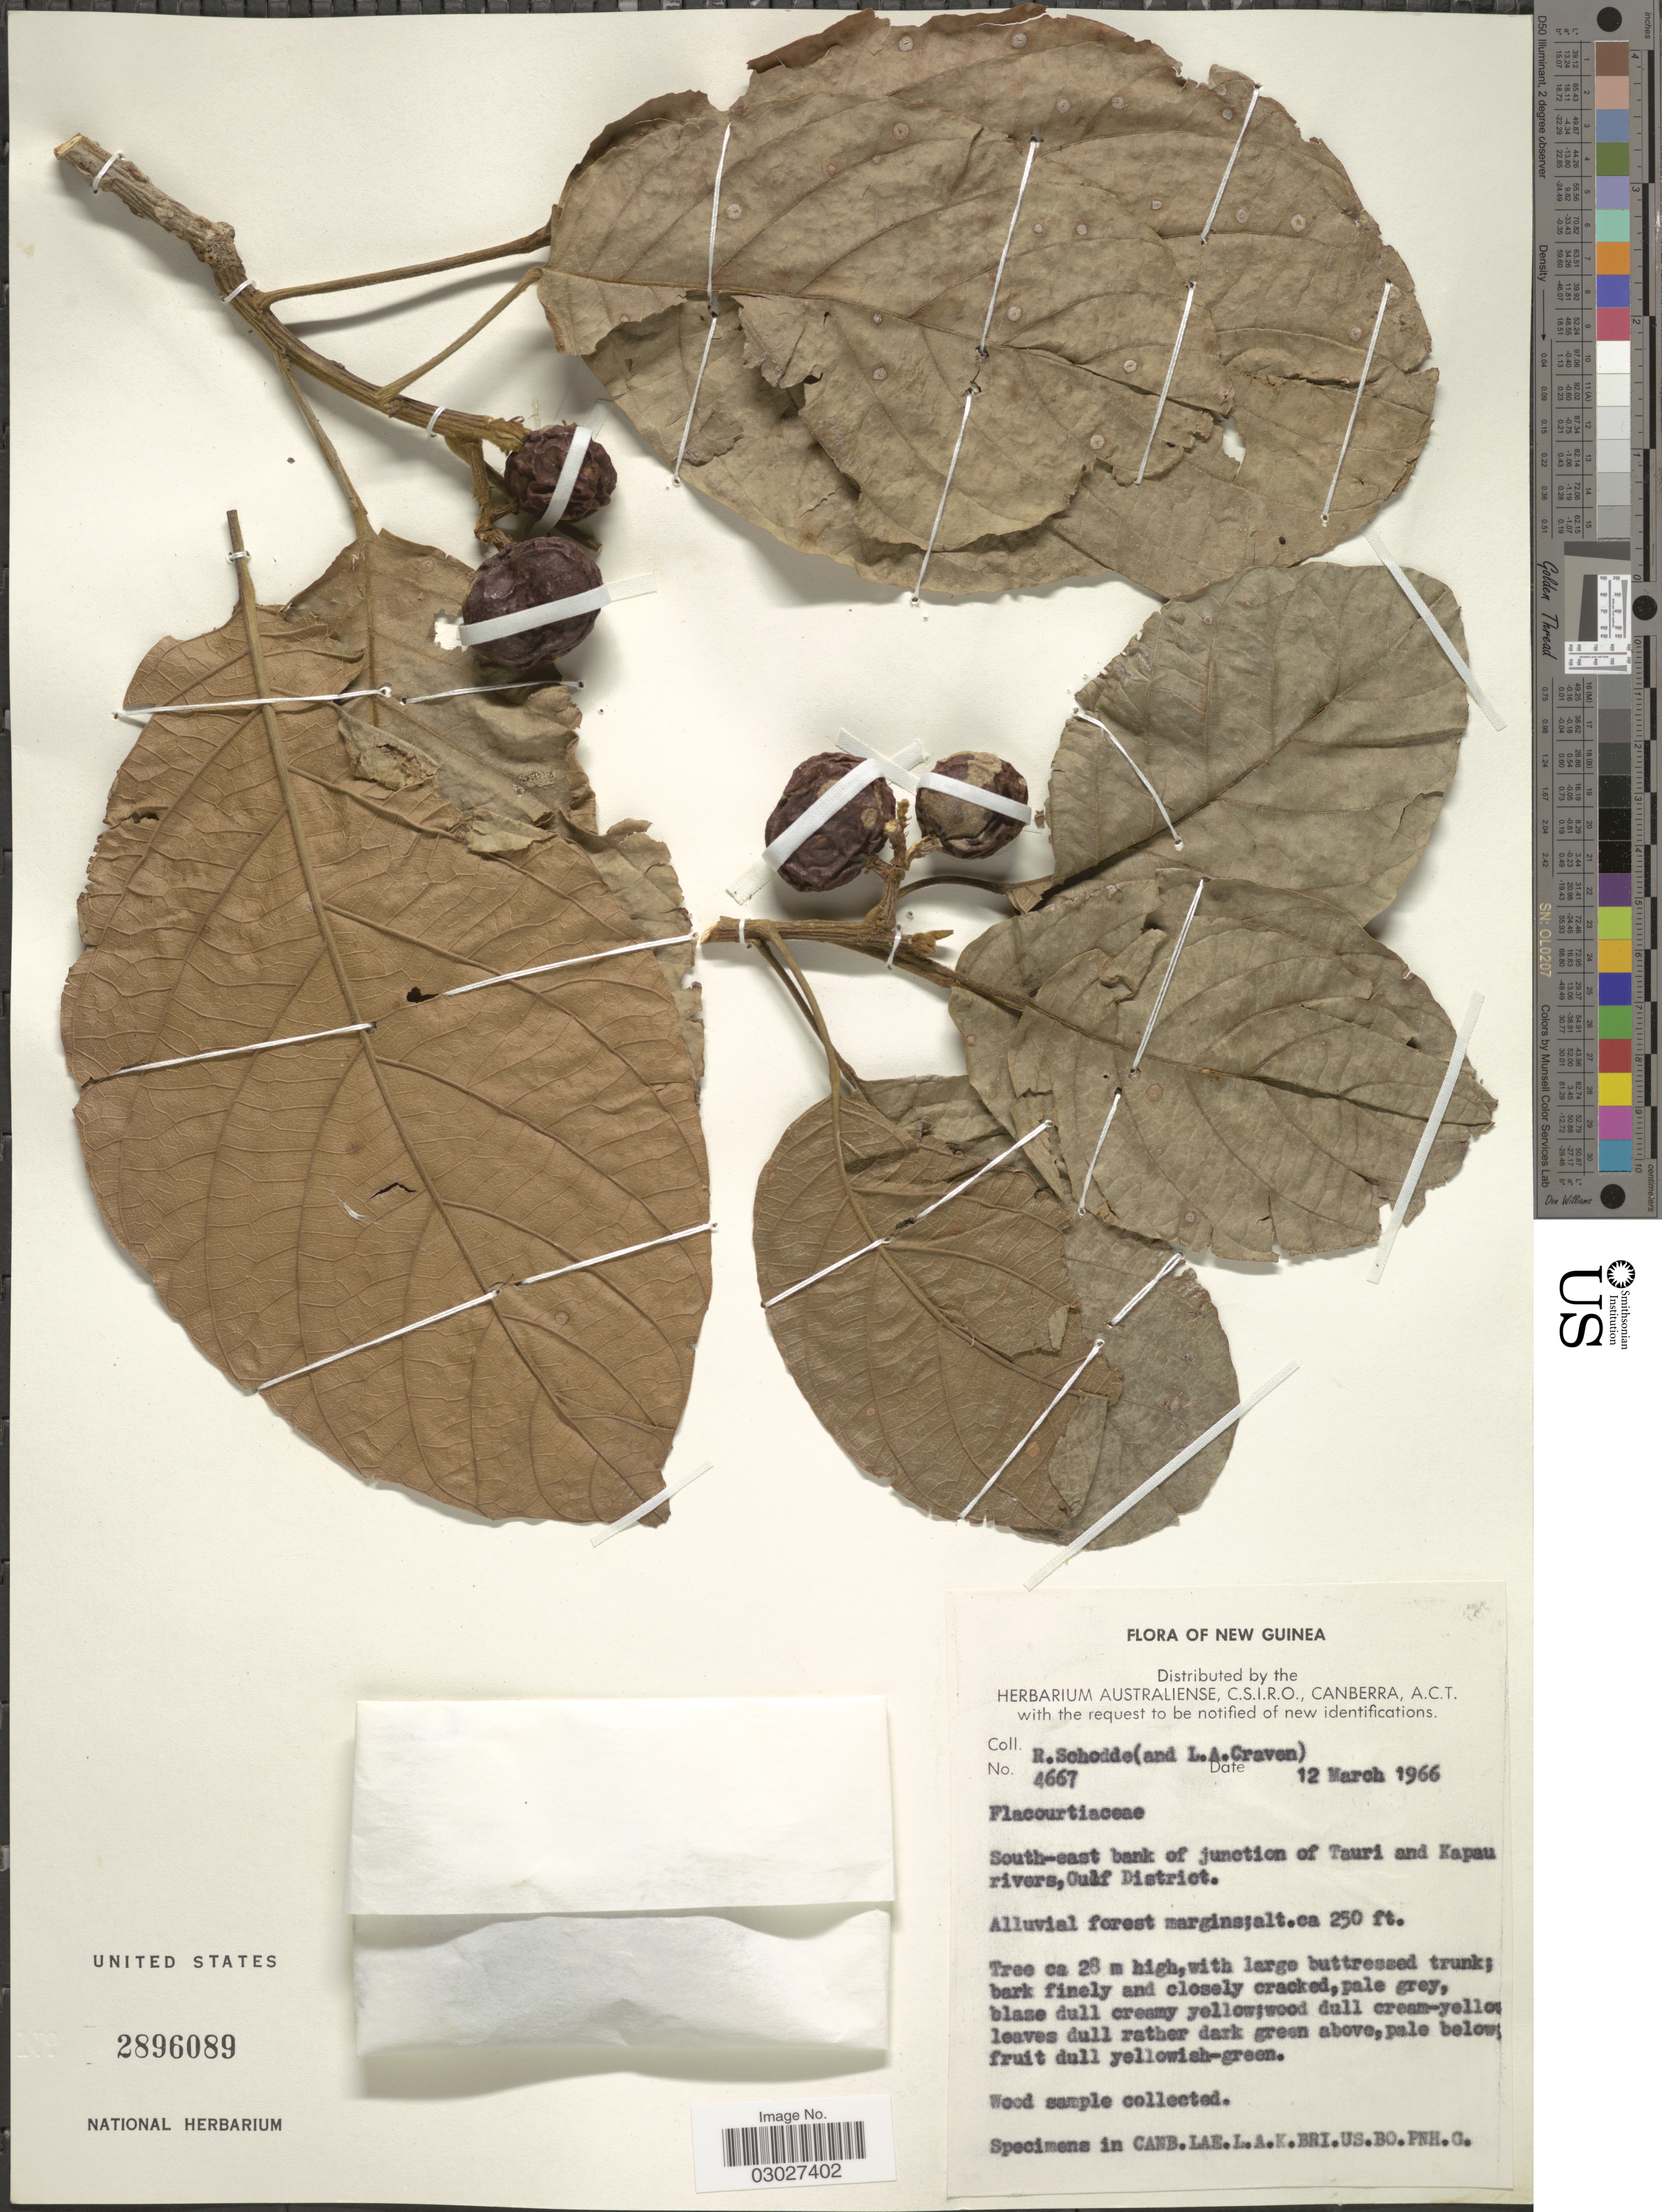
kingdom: Plantae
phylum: Tracheophyta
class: Magnoliopsida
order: Malpighiales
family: Achariaceae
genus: Trichadenia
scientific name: Trichadenia philippinensis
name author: Merr.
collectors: R. Schodde & L. A. Craven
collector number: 4667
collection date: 1966-03-12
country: Papua New Guinea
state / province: Gulf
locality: New Guinea. South-east bank of junction of Tauri and Kapau rivers, Gulf District.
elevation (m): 76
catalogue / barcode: US 2896089